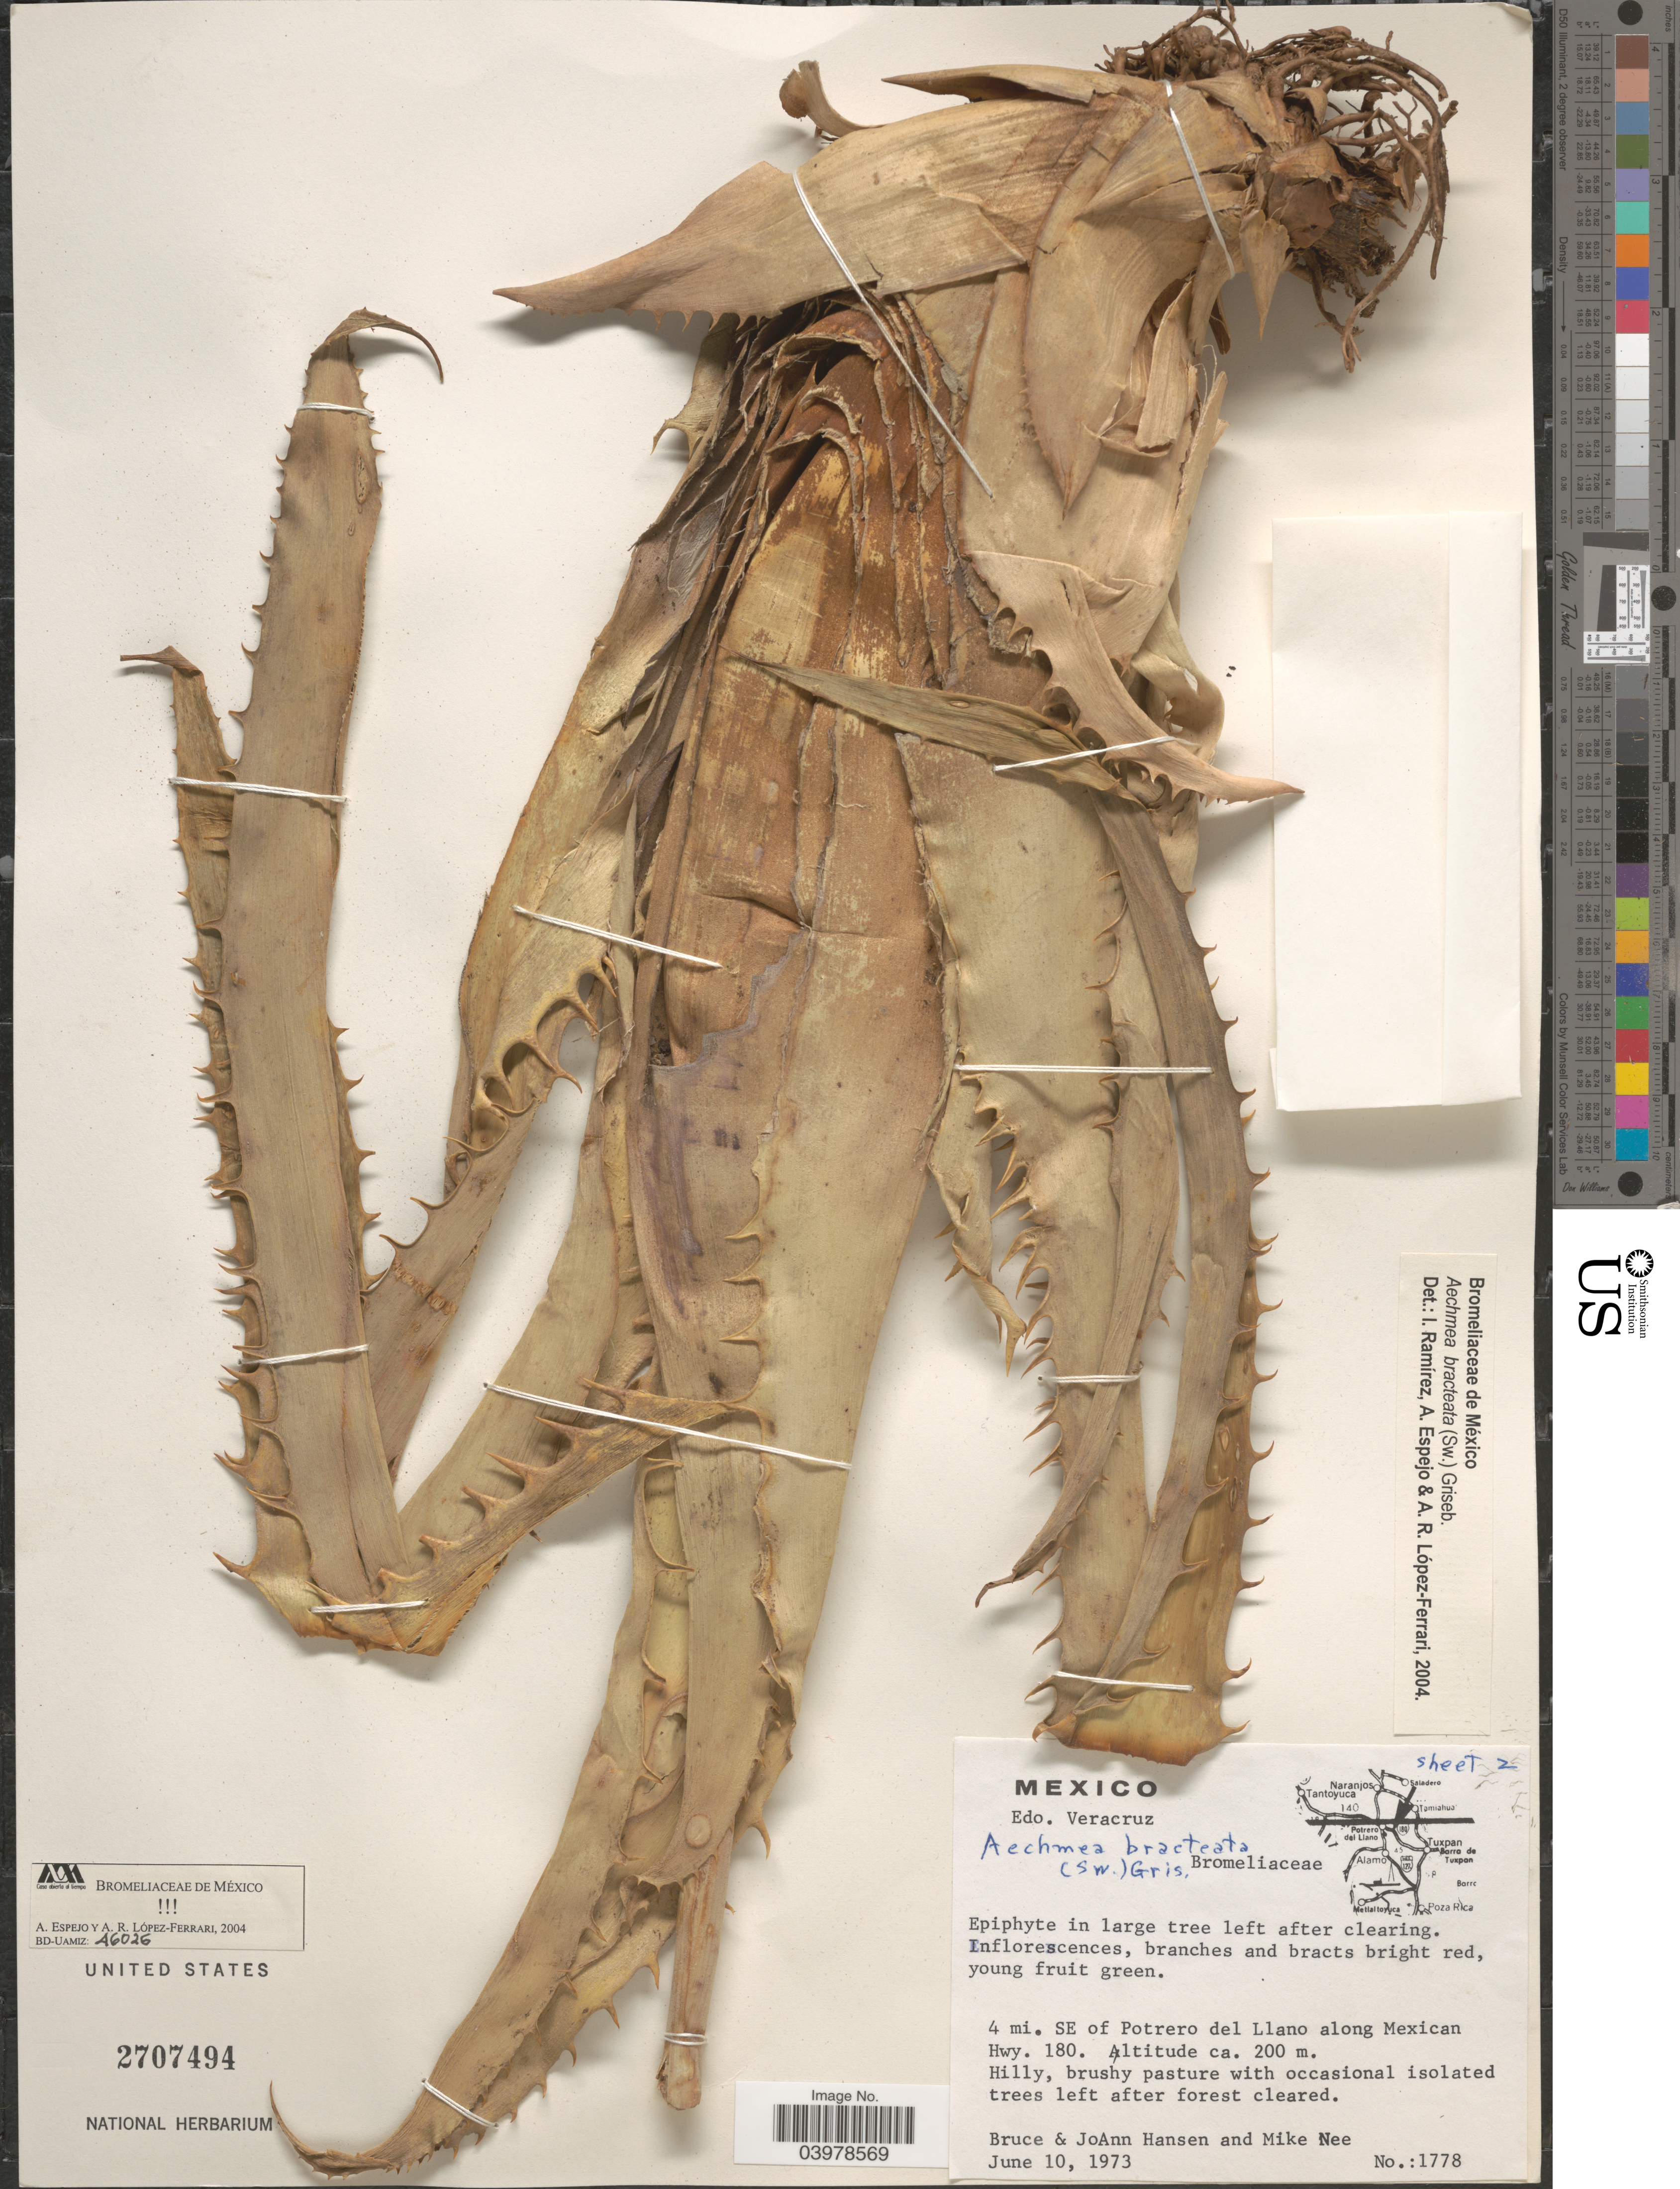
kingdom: Plantae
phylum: Tracheophyta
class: Liliopsida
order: Poales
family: Bromeliaceae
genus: Aechmea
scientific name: Aechmea bracteata var. bracteata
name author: (Sw.) Griseb.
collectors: B. Hanson, J. Hansen & N. Nee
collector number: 1778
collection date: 1973-06-10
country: Mexico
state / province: Veracruz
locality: Edo. Veracruz. 4 mi. SE of Potrero del Llano along Mexican Hwy. 180.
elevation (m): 200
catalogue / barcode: US 2707494